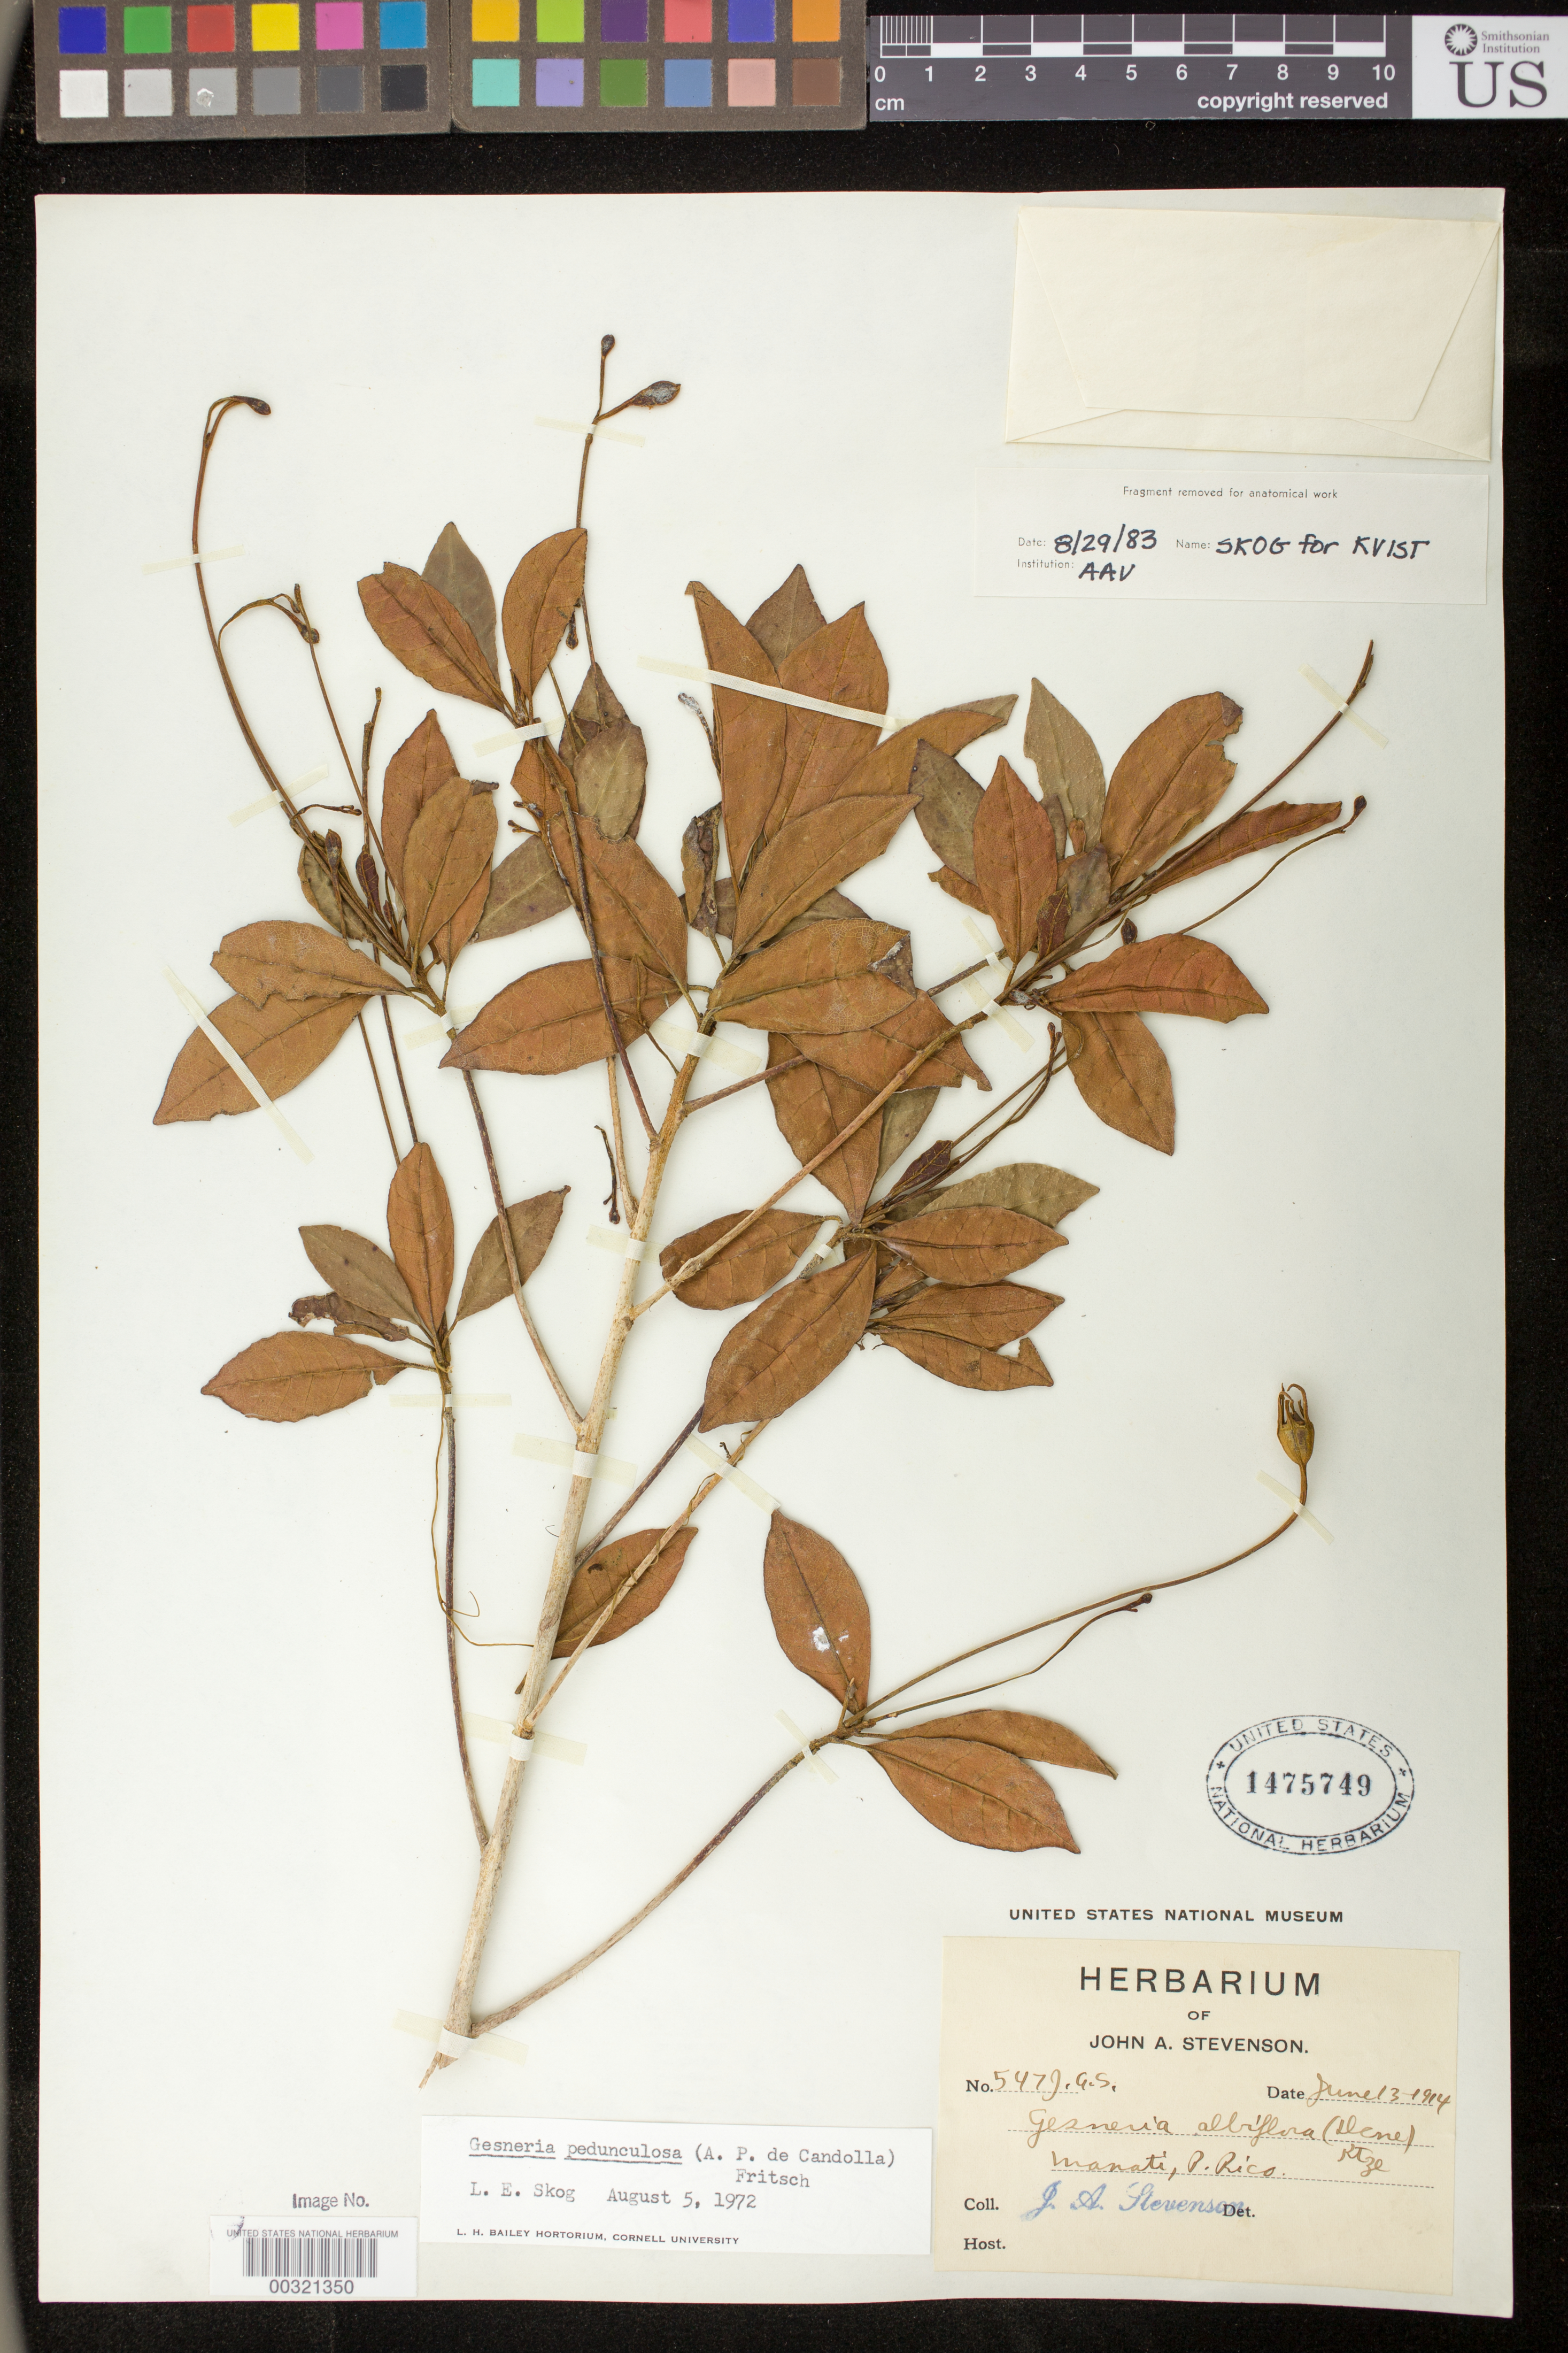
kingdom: Plantae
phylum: Tracheophyta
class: Magnoliopsida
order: Lamiales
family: Gesneriaceae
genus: Gesneria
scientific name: Gesneria pedunculosa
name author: (DC.) Fritsch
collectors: D. Stevenson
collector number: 547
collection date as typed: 13 Jun 1914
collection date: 1914-06-13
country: Puerto Rico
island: Puerto Rico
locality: Manati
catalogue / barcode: US 1475749